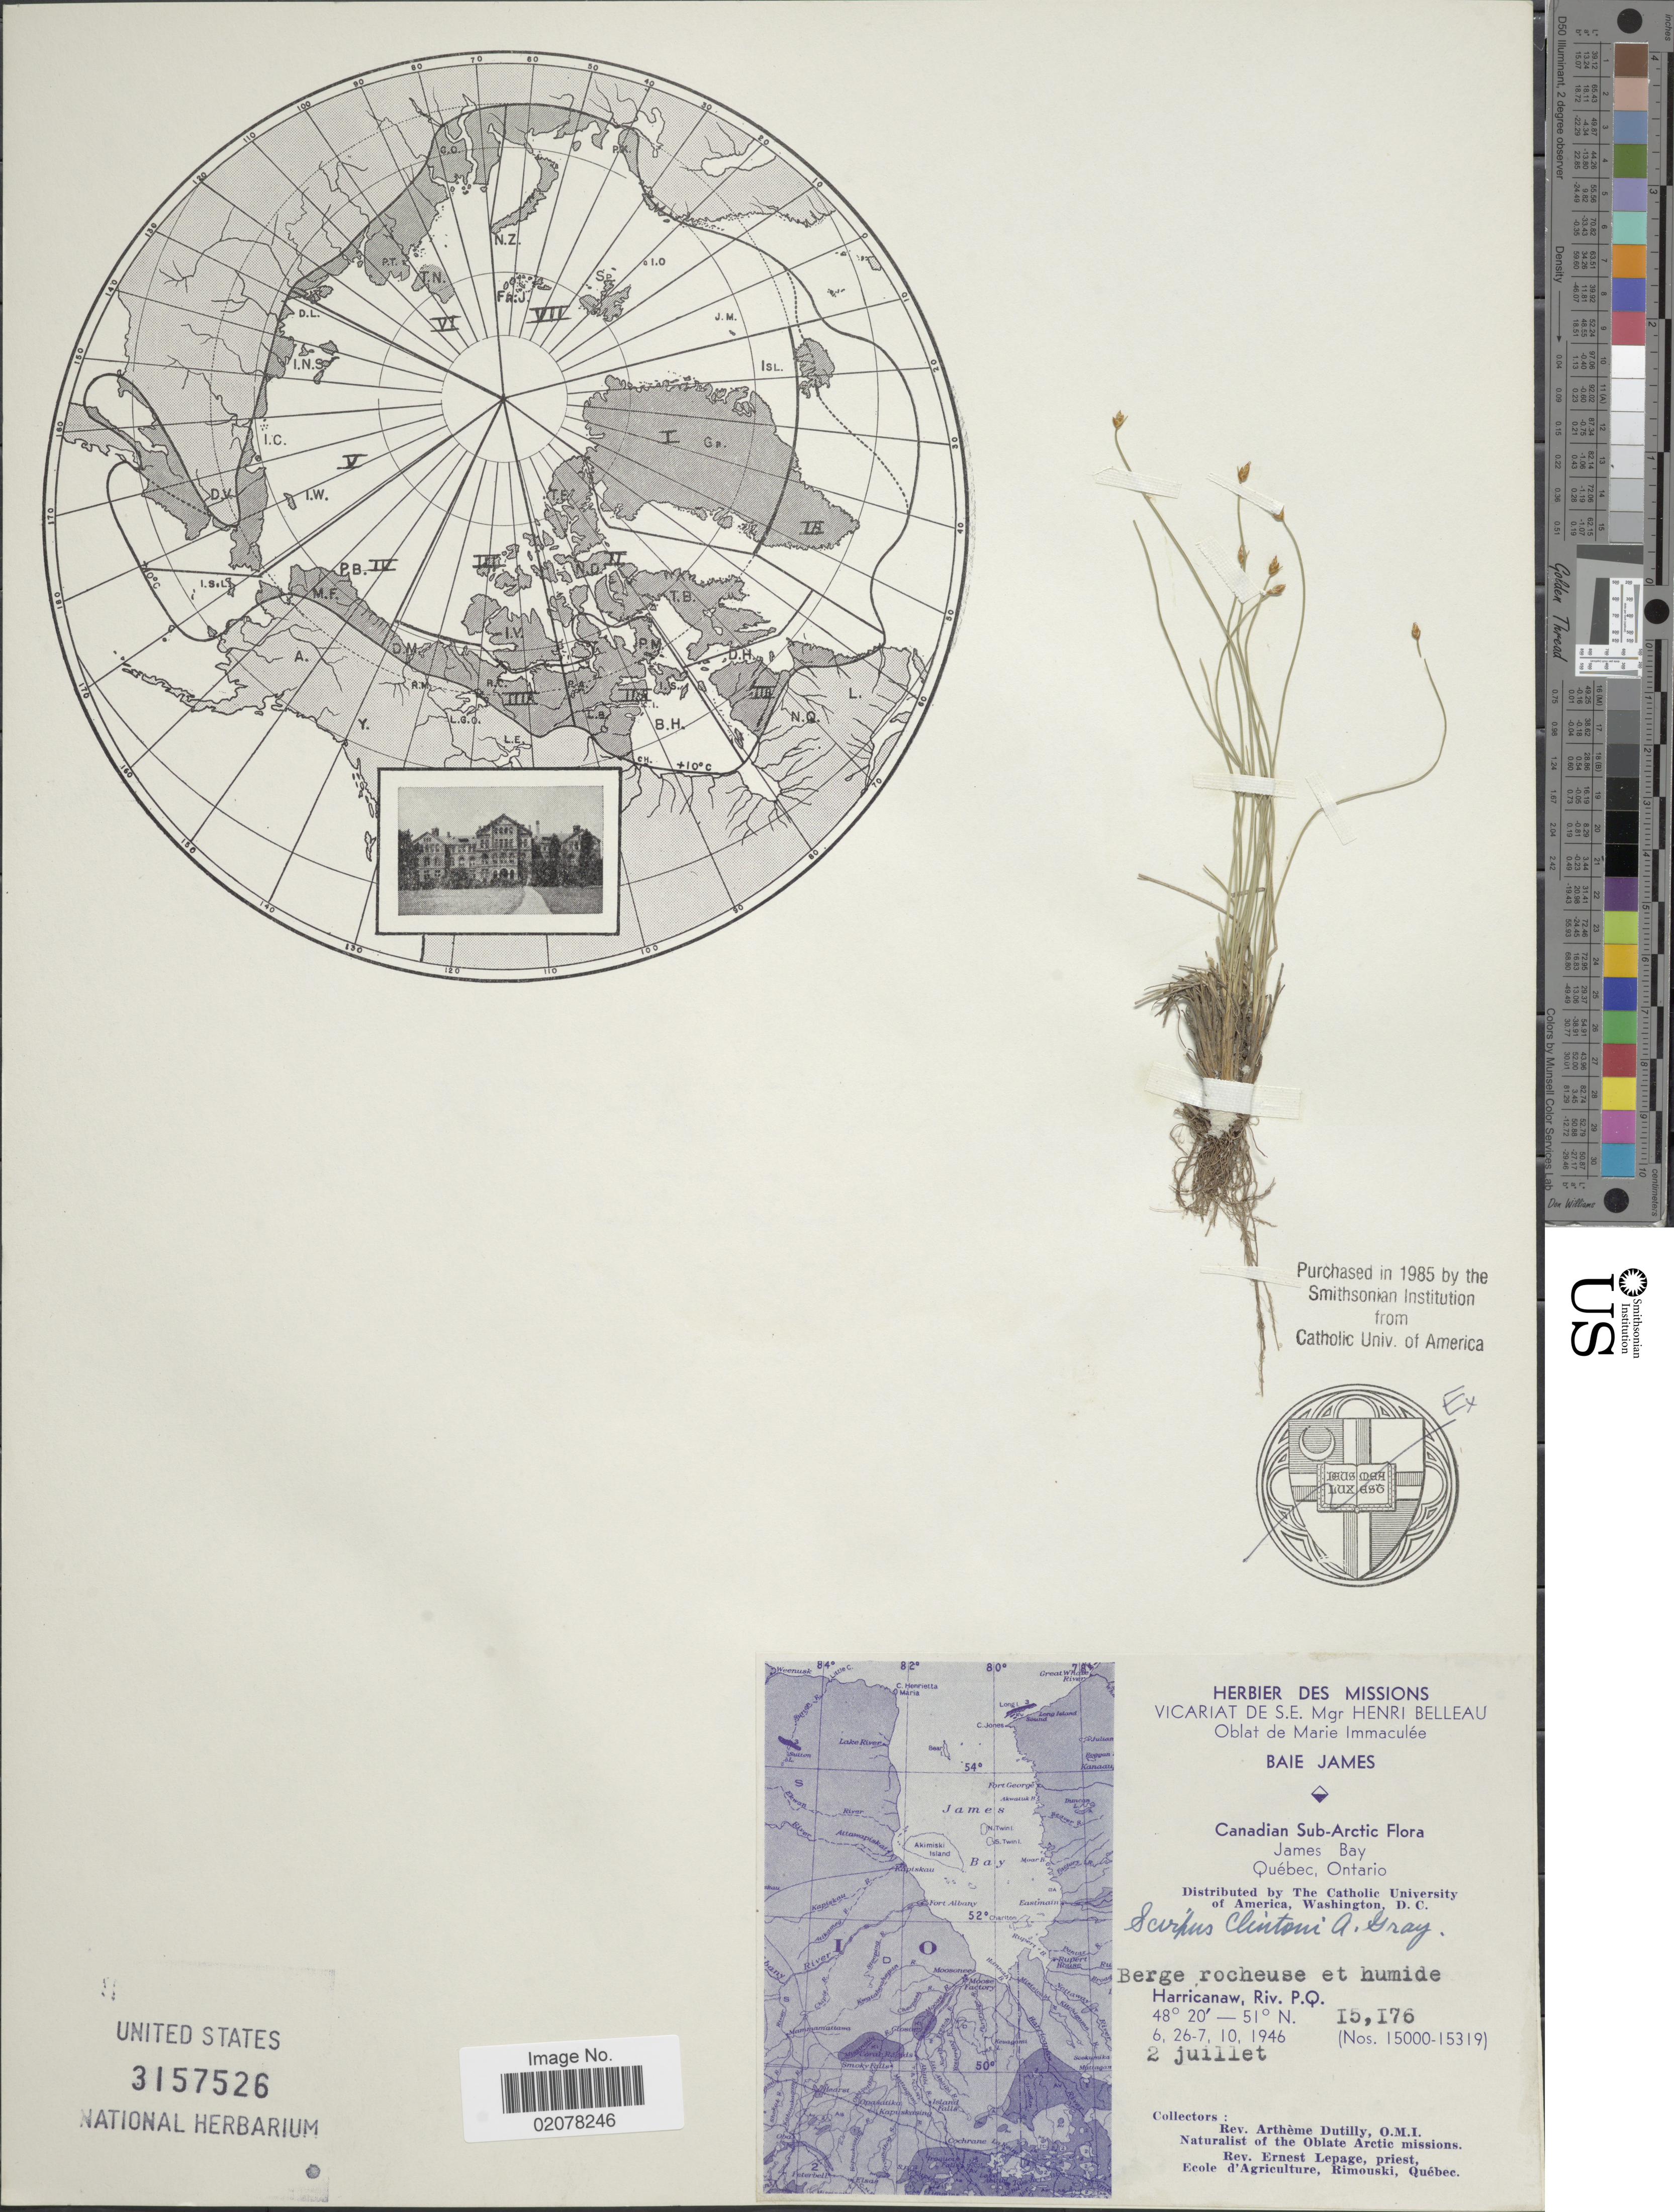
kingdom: Plantae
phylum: Tracheophyta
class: Liliopsida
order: Poales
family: Cyperaceae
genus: Trichophorum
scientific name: Trichophorum clintonii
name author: (A. Gray) S.G. Sm.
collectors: A. Dutilly & E. Lepage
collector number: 15176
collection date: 1946-07-02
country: Canada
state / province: Ontario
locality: Sub-Arctic, James Bay, Quebec, Harricanaw,Riv., P.Q.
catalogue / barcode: US 3157526